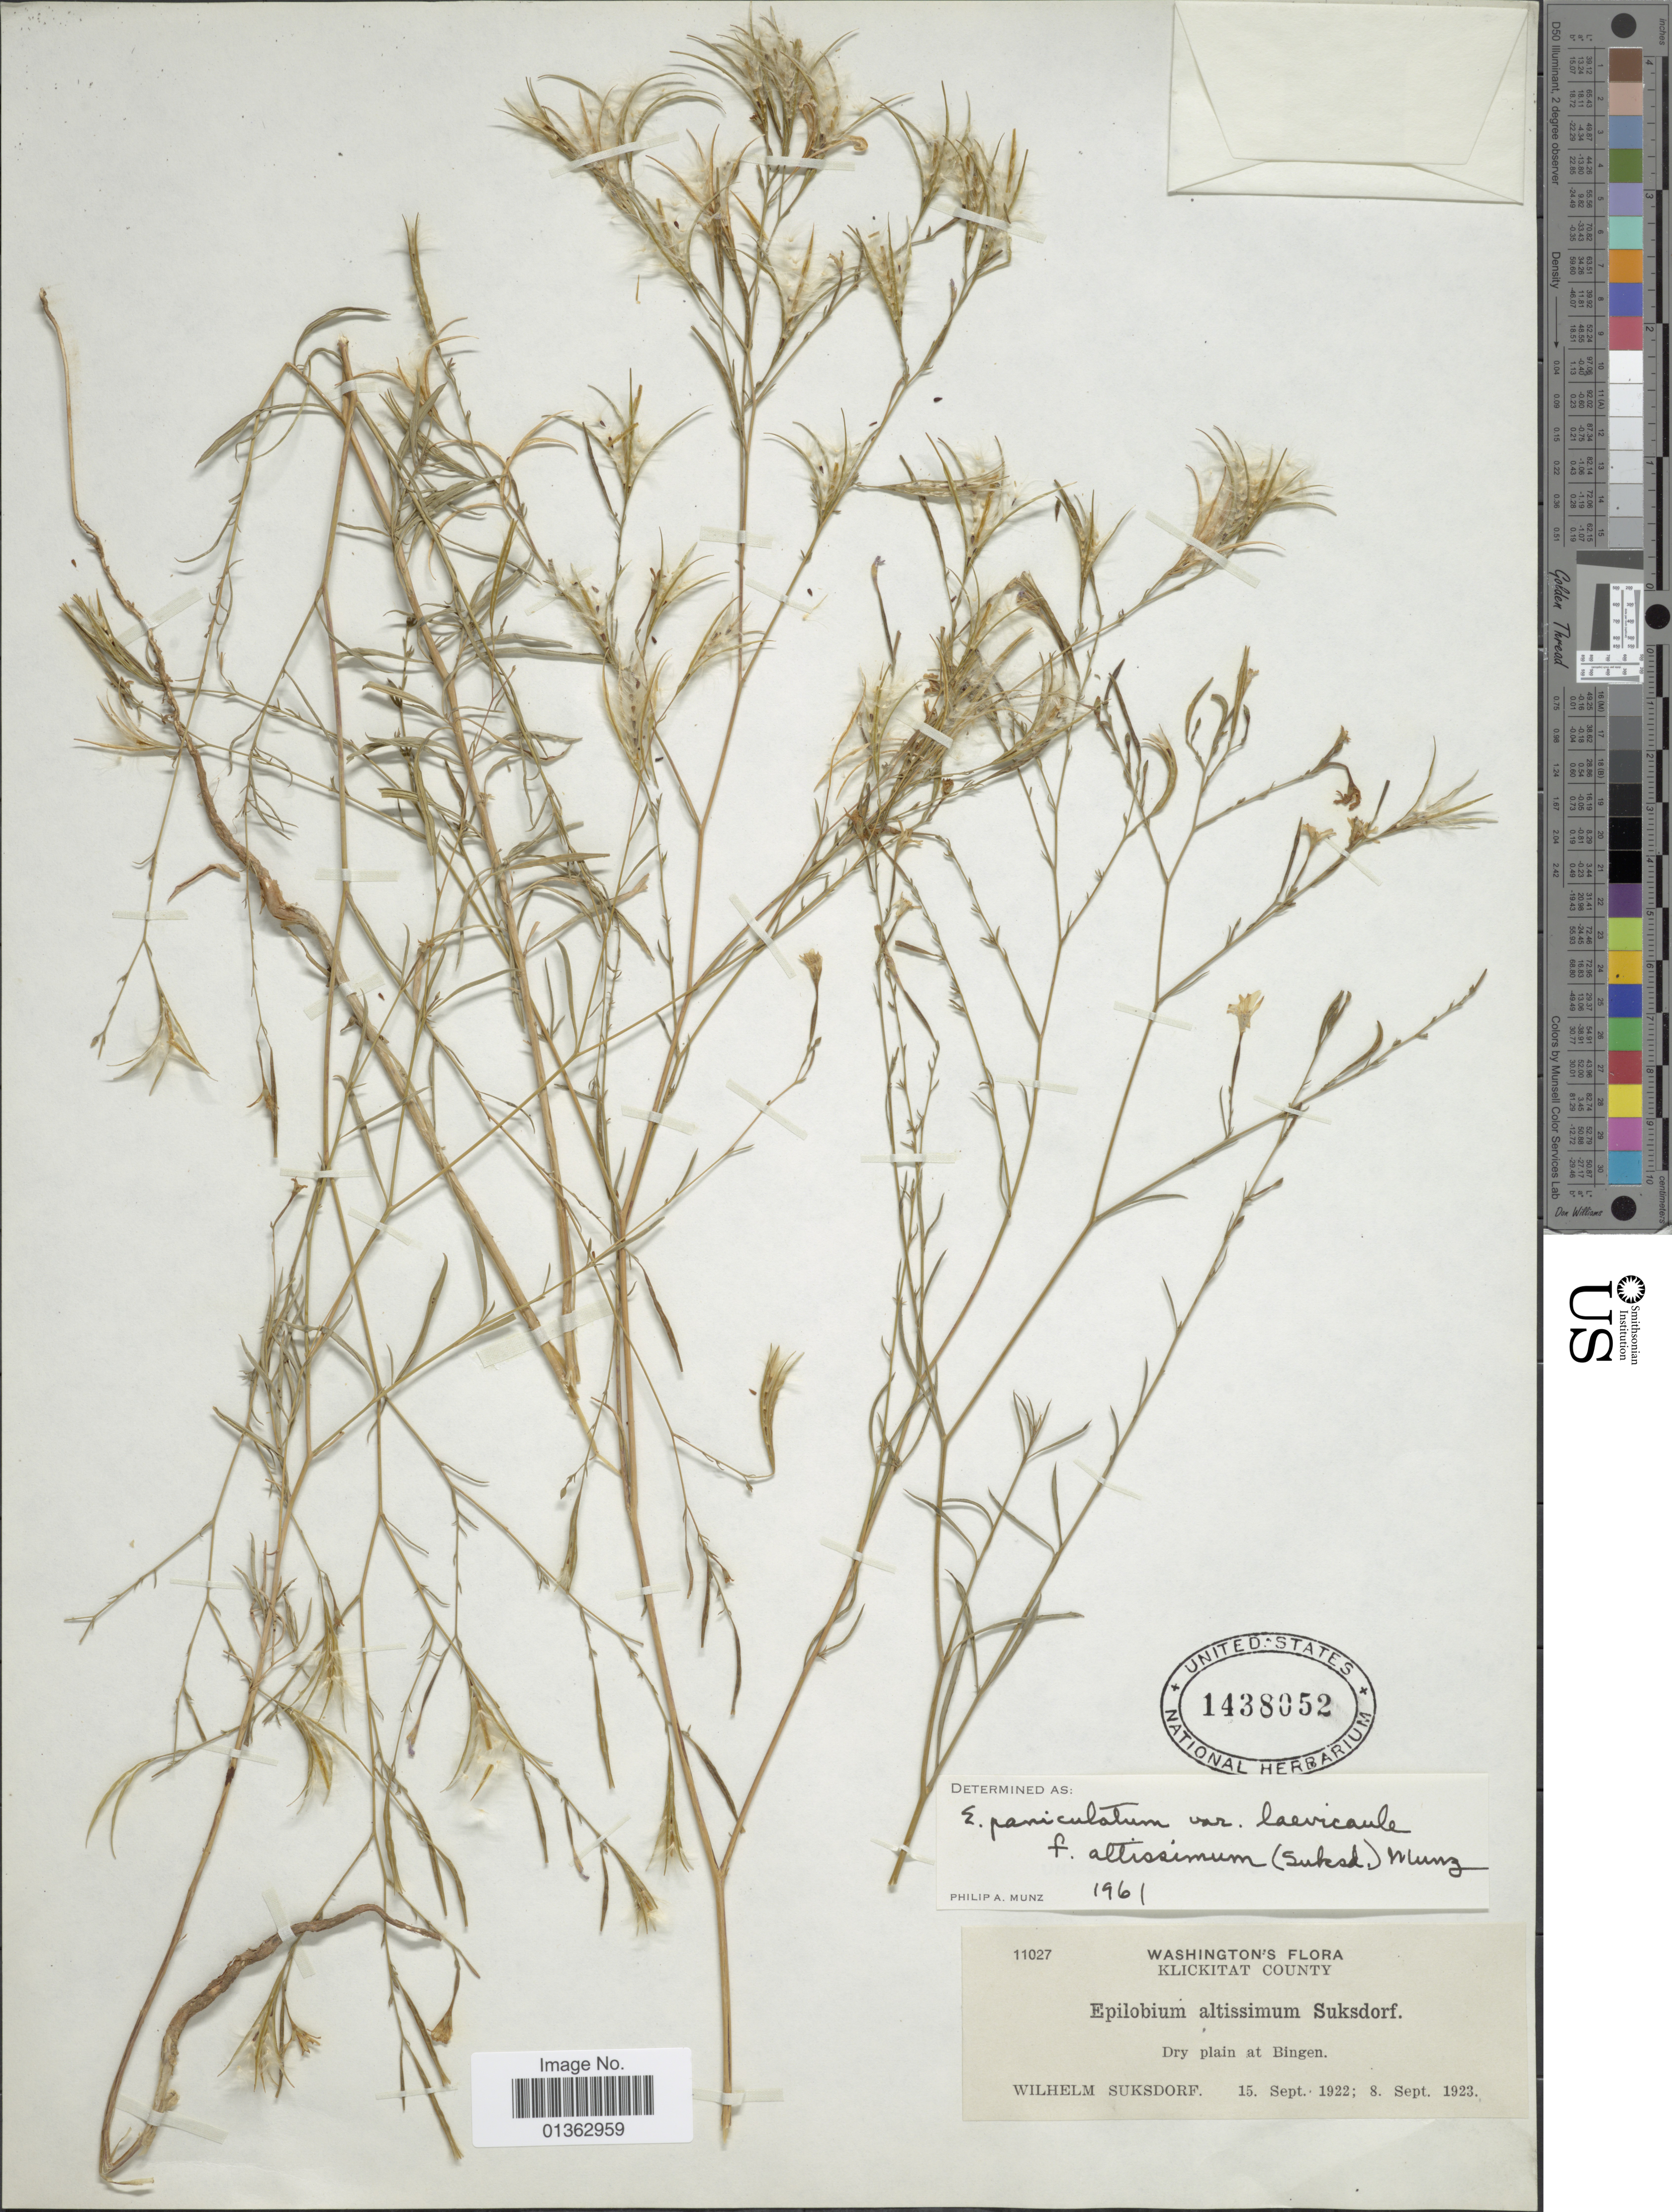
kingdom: Plantae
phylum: Tracheophyta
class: Magnoliopsida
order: Myrtales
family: Onagraceae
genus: Epilobium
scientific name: Epilobium brachycarpum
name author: C. Presl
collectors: W. N. Suksdorf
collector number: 11027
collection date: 1922-09-15/1923-09-08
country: United States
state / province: Washington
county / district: Klickitat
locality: Klickitat County. Dry plain at Bingen.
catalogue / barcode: US 1438052